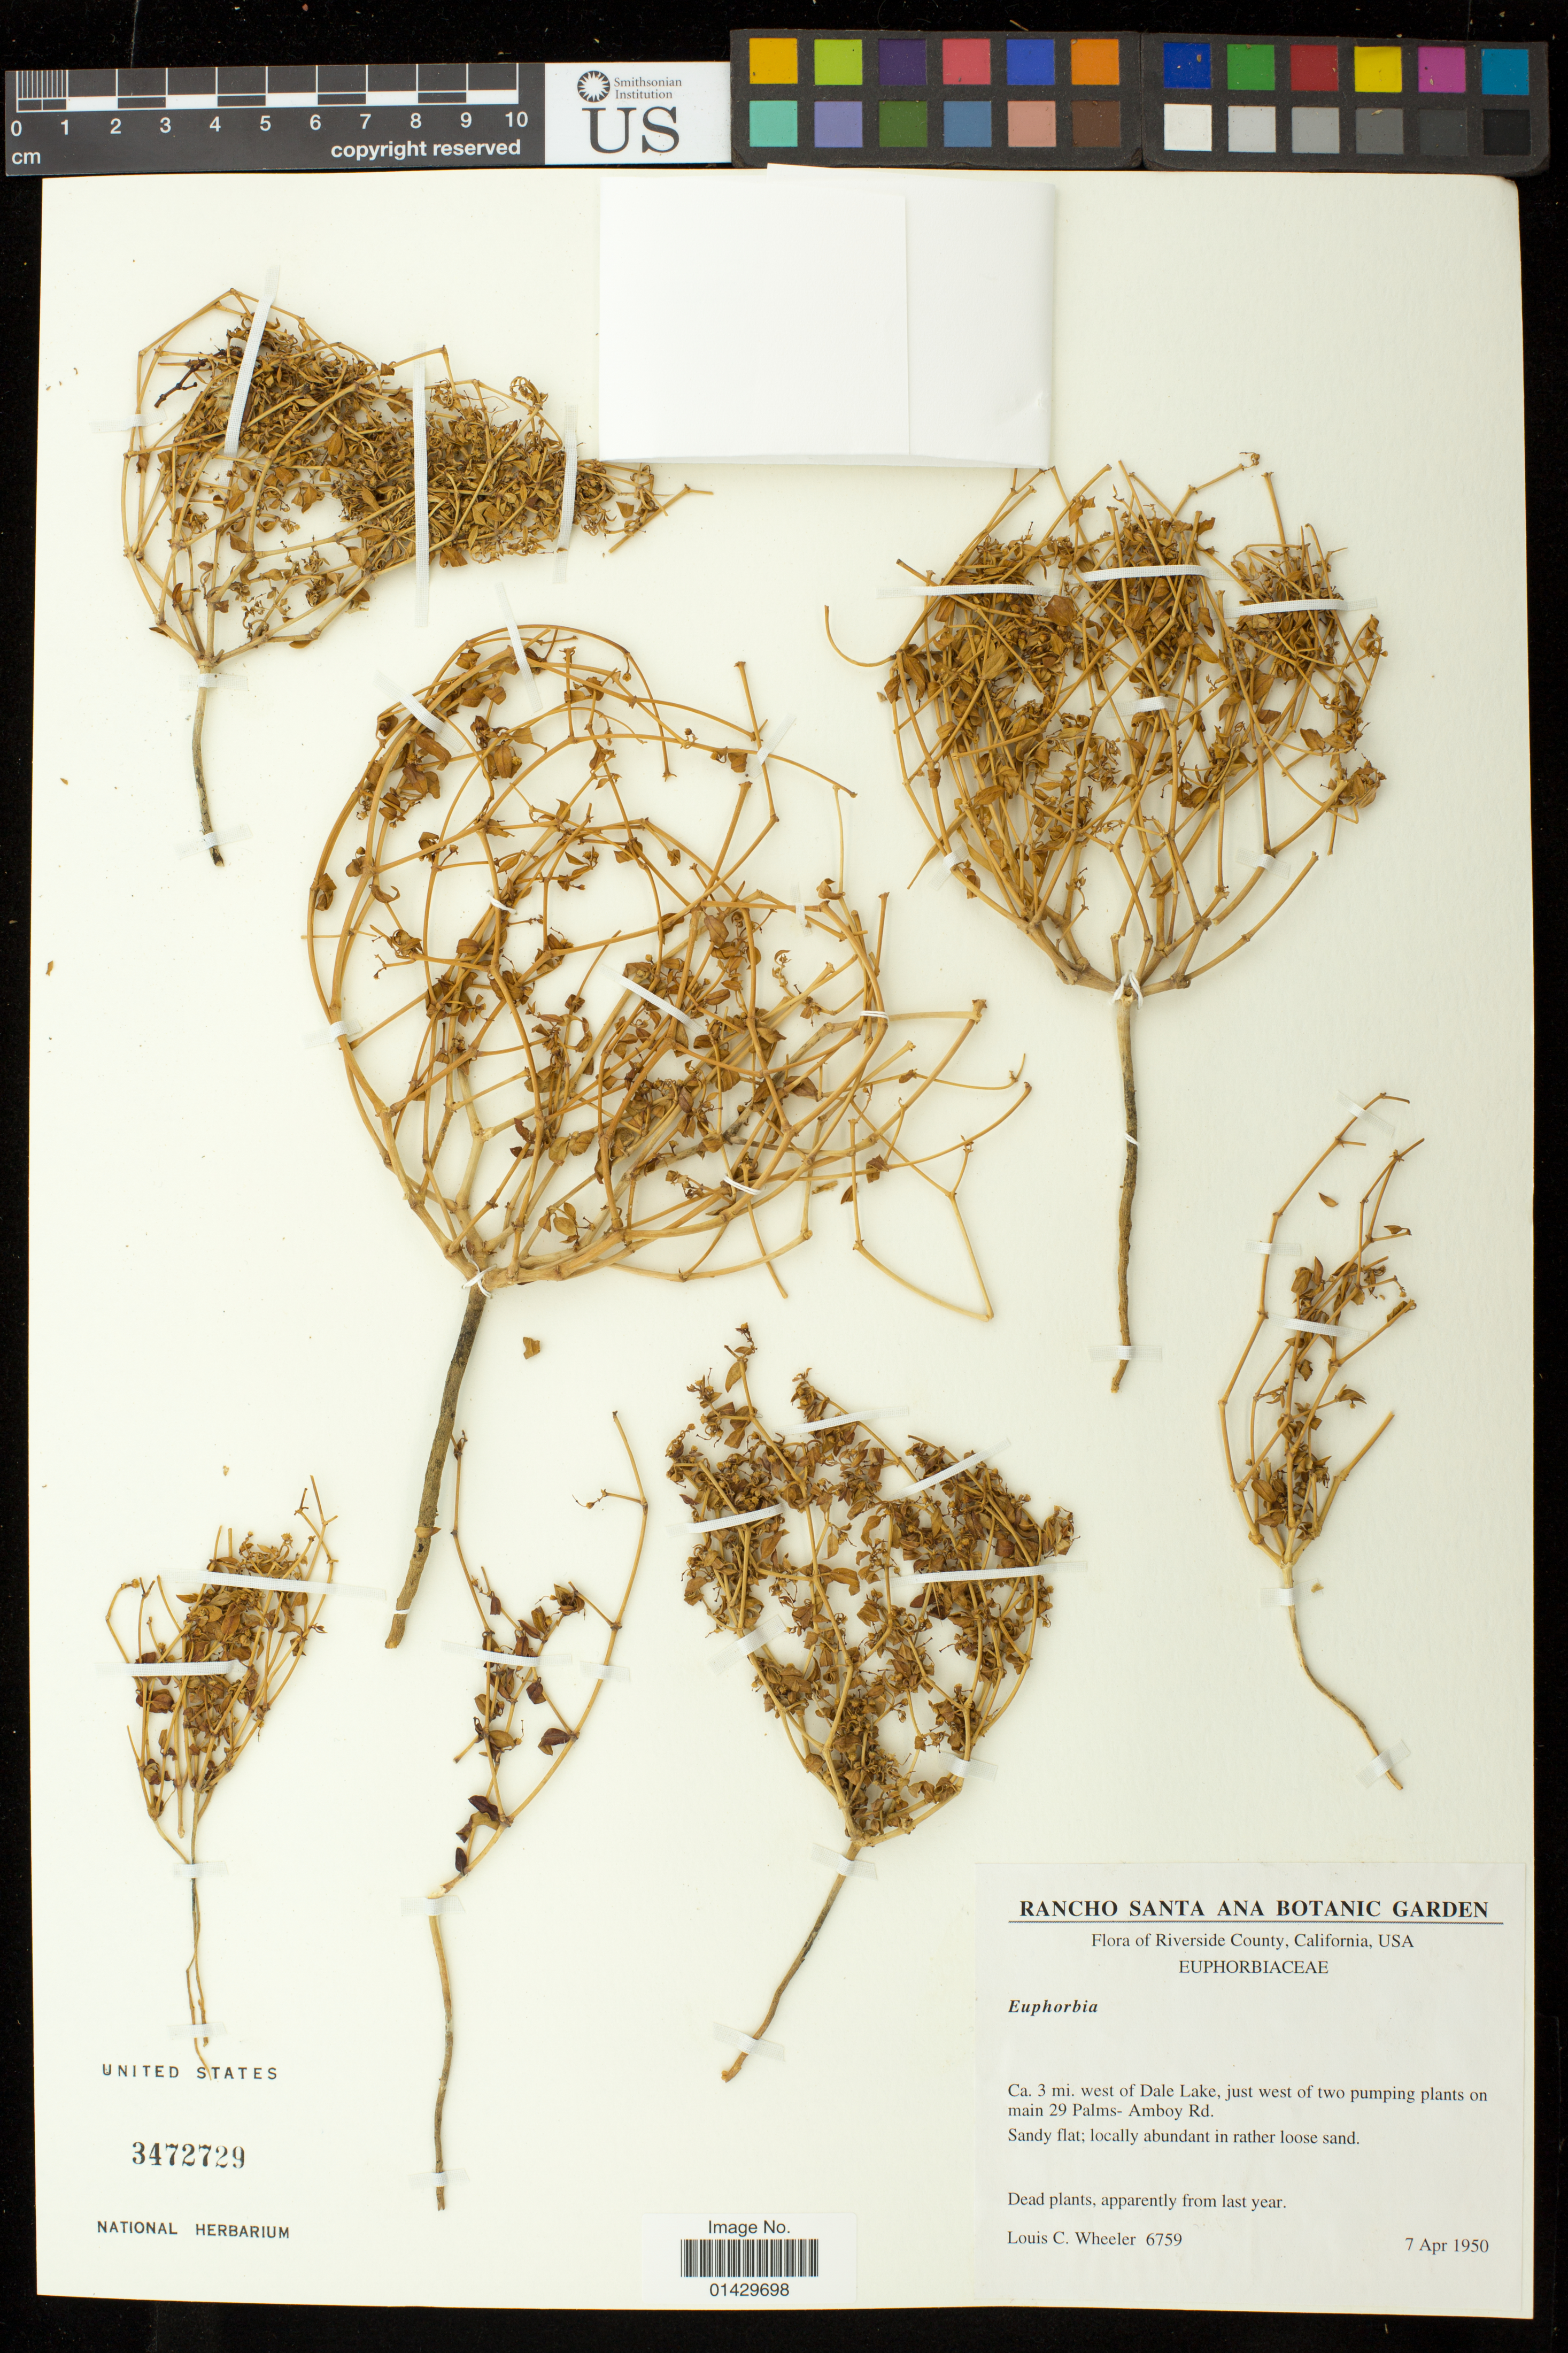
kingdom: Plantae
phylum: Tracheophyta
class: Magnoliopsida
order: Malpighiales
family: Euphorbiaceae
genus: Euphorbia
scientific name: Euphorbia sp.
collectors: L. C. Wheeler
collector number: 6759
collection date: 1950-04-07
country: United States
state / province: California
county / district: Riverside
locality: Ca. 3 mi. west of Dale Lake, just west of two pumping plants on main 29 Palms- Amboy Rd.;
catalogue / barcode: US 3472729